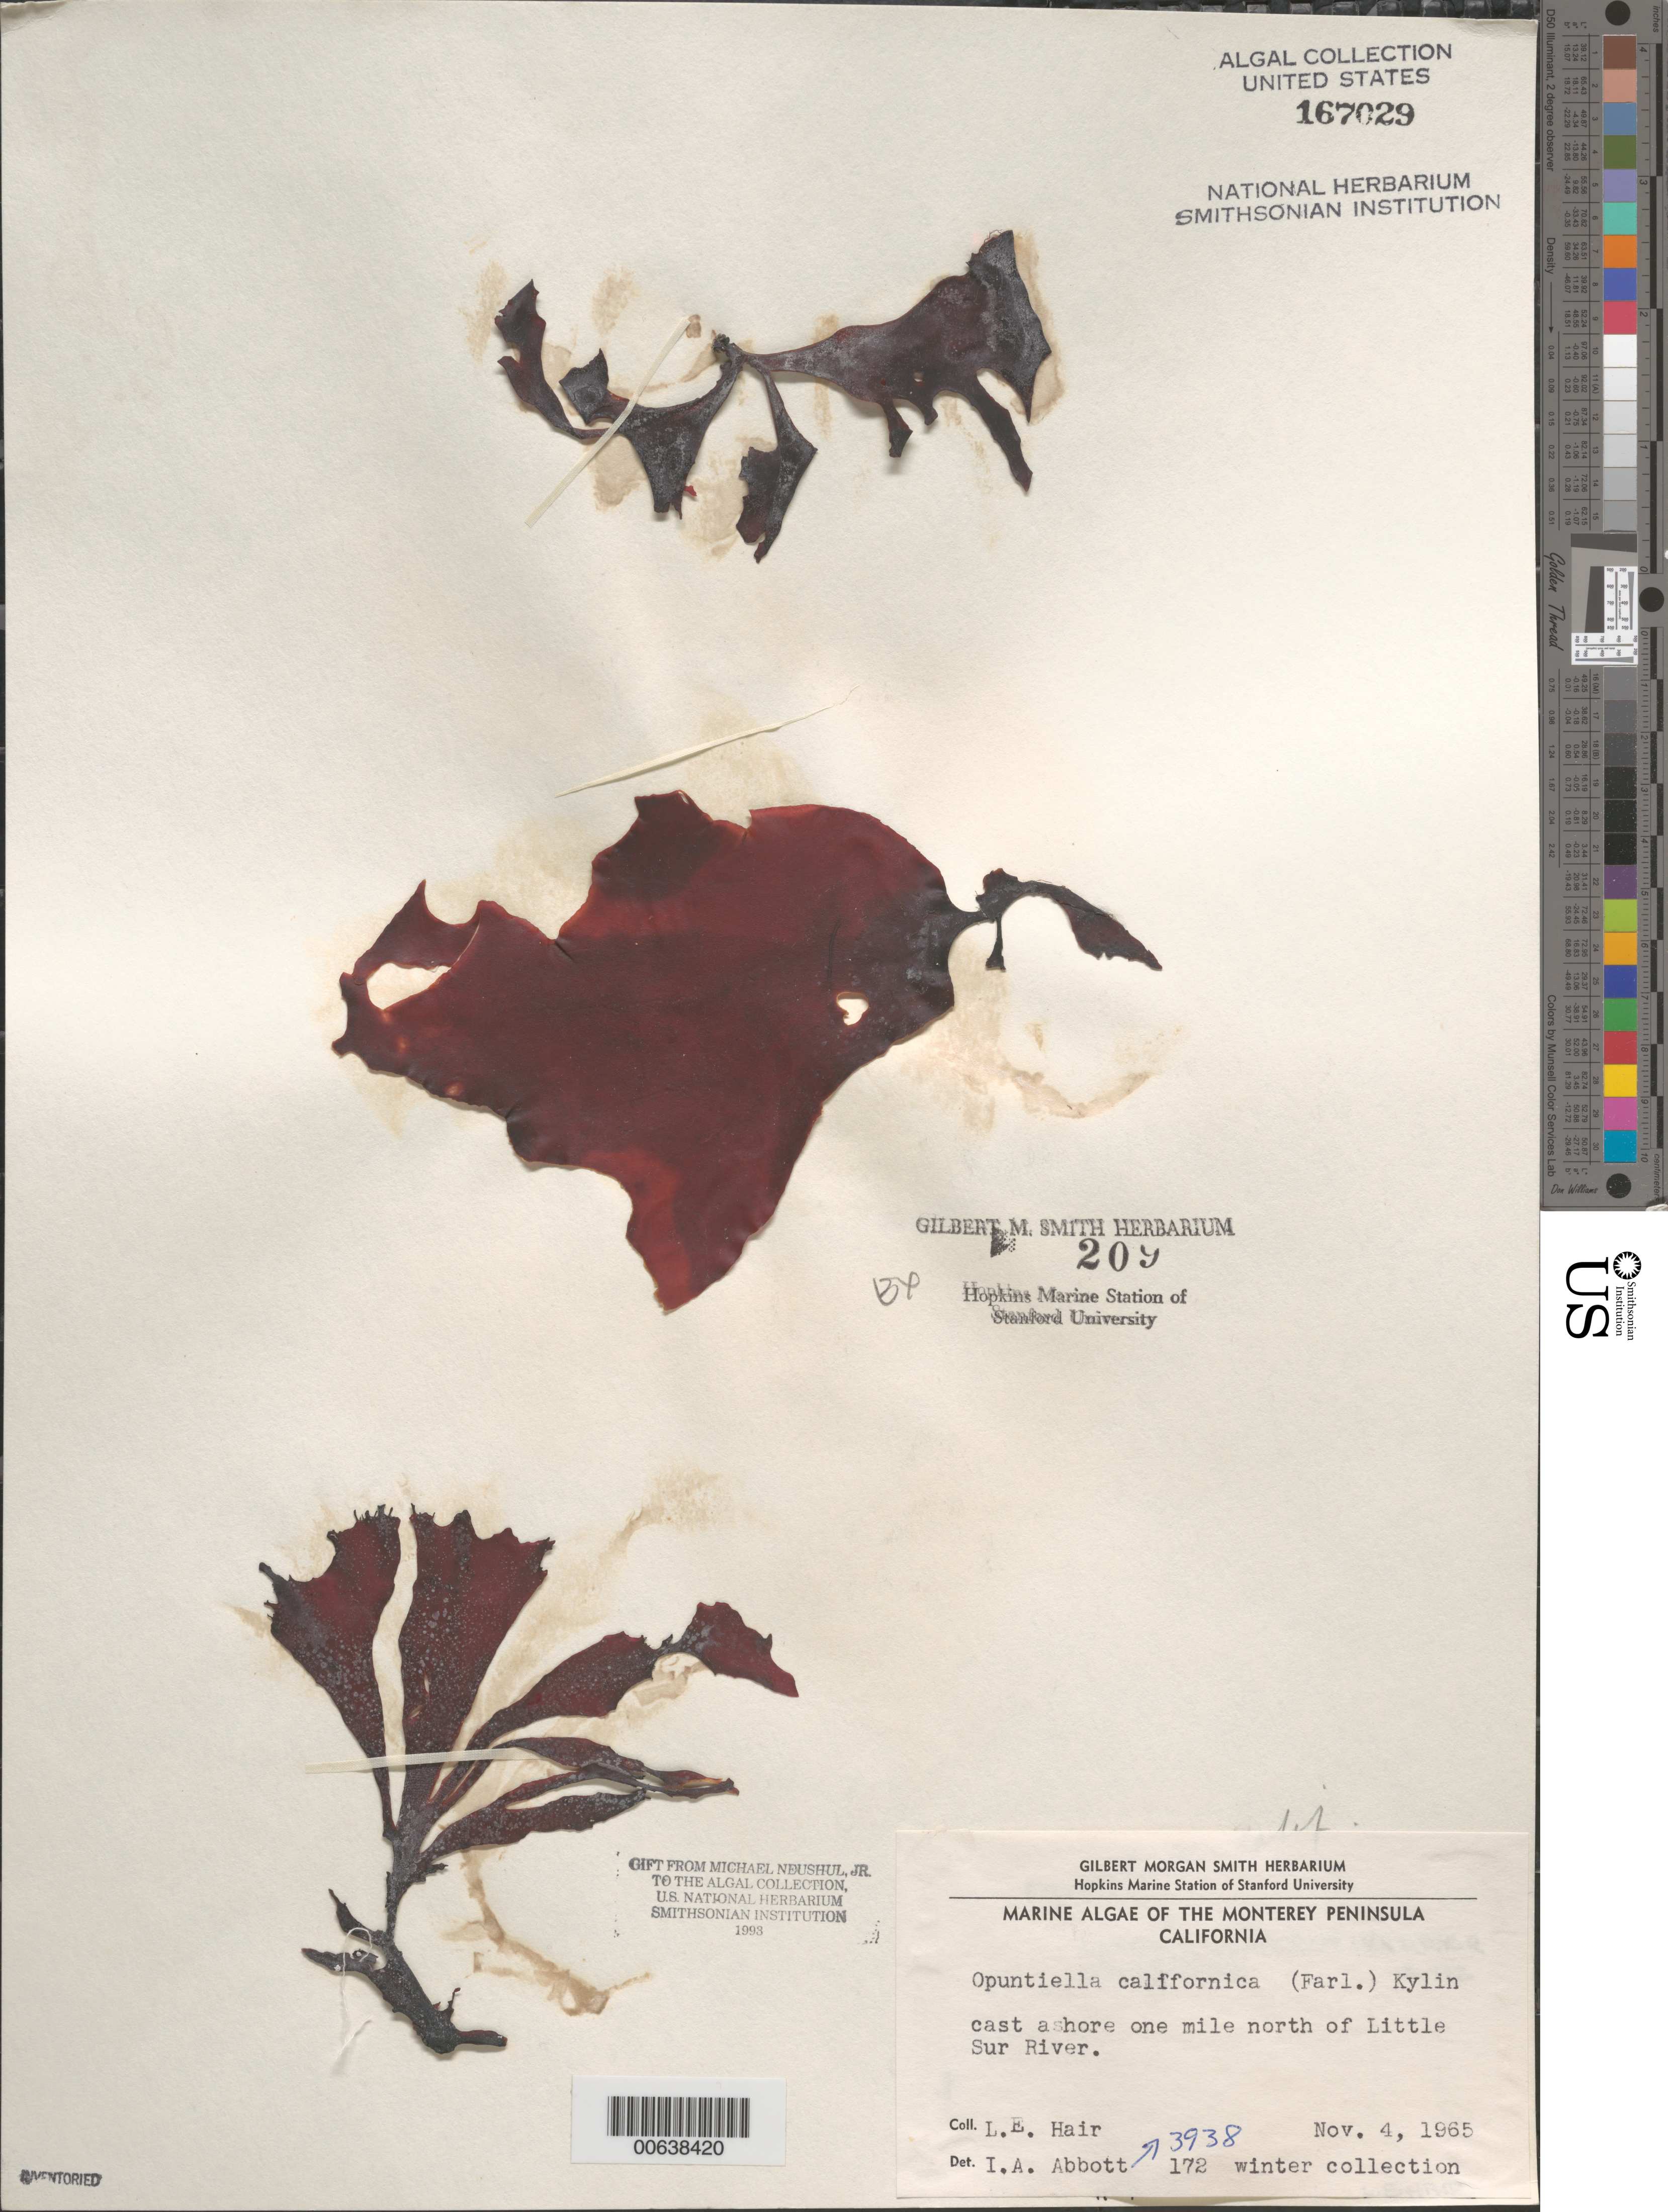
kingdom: Plantae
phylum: Rhodophyta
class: Florideophyceae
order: Gigartinales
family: Furcellariaceae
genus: Opuntiella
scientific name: Opuntiella californica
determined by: Abbott, Isabella A.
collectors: L. Hair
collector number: LEH 172 & IAA 3938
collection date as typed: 04 Nov 1965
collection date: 1965-11-04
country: United States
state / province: California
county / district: Monterey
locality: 1 mile north of Little Sur River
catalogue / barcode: US 167029